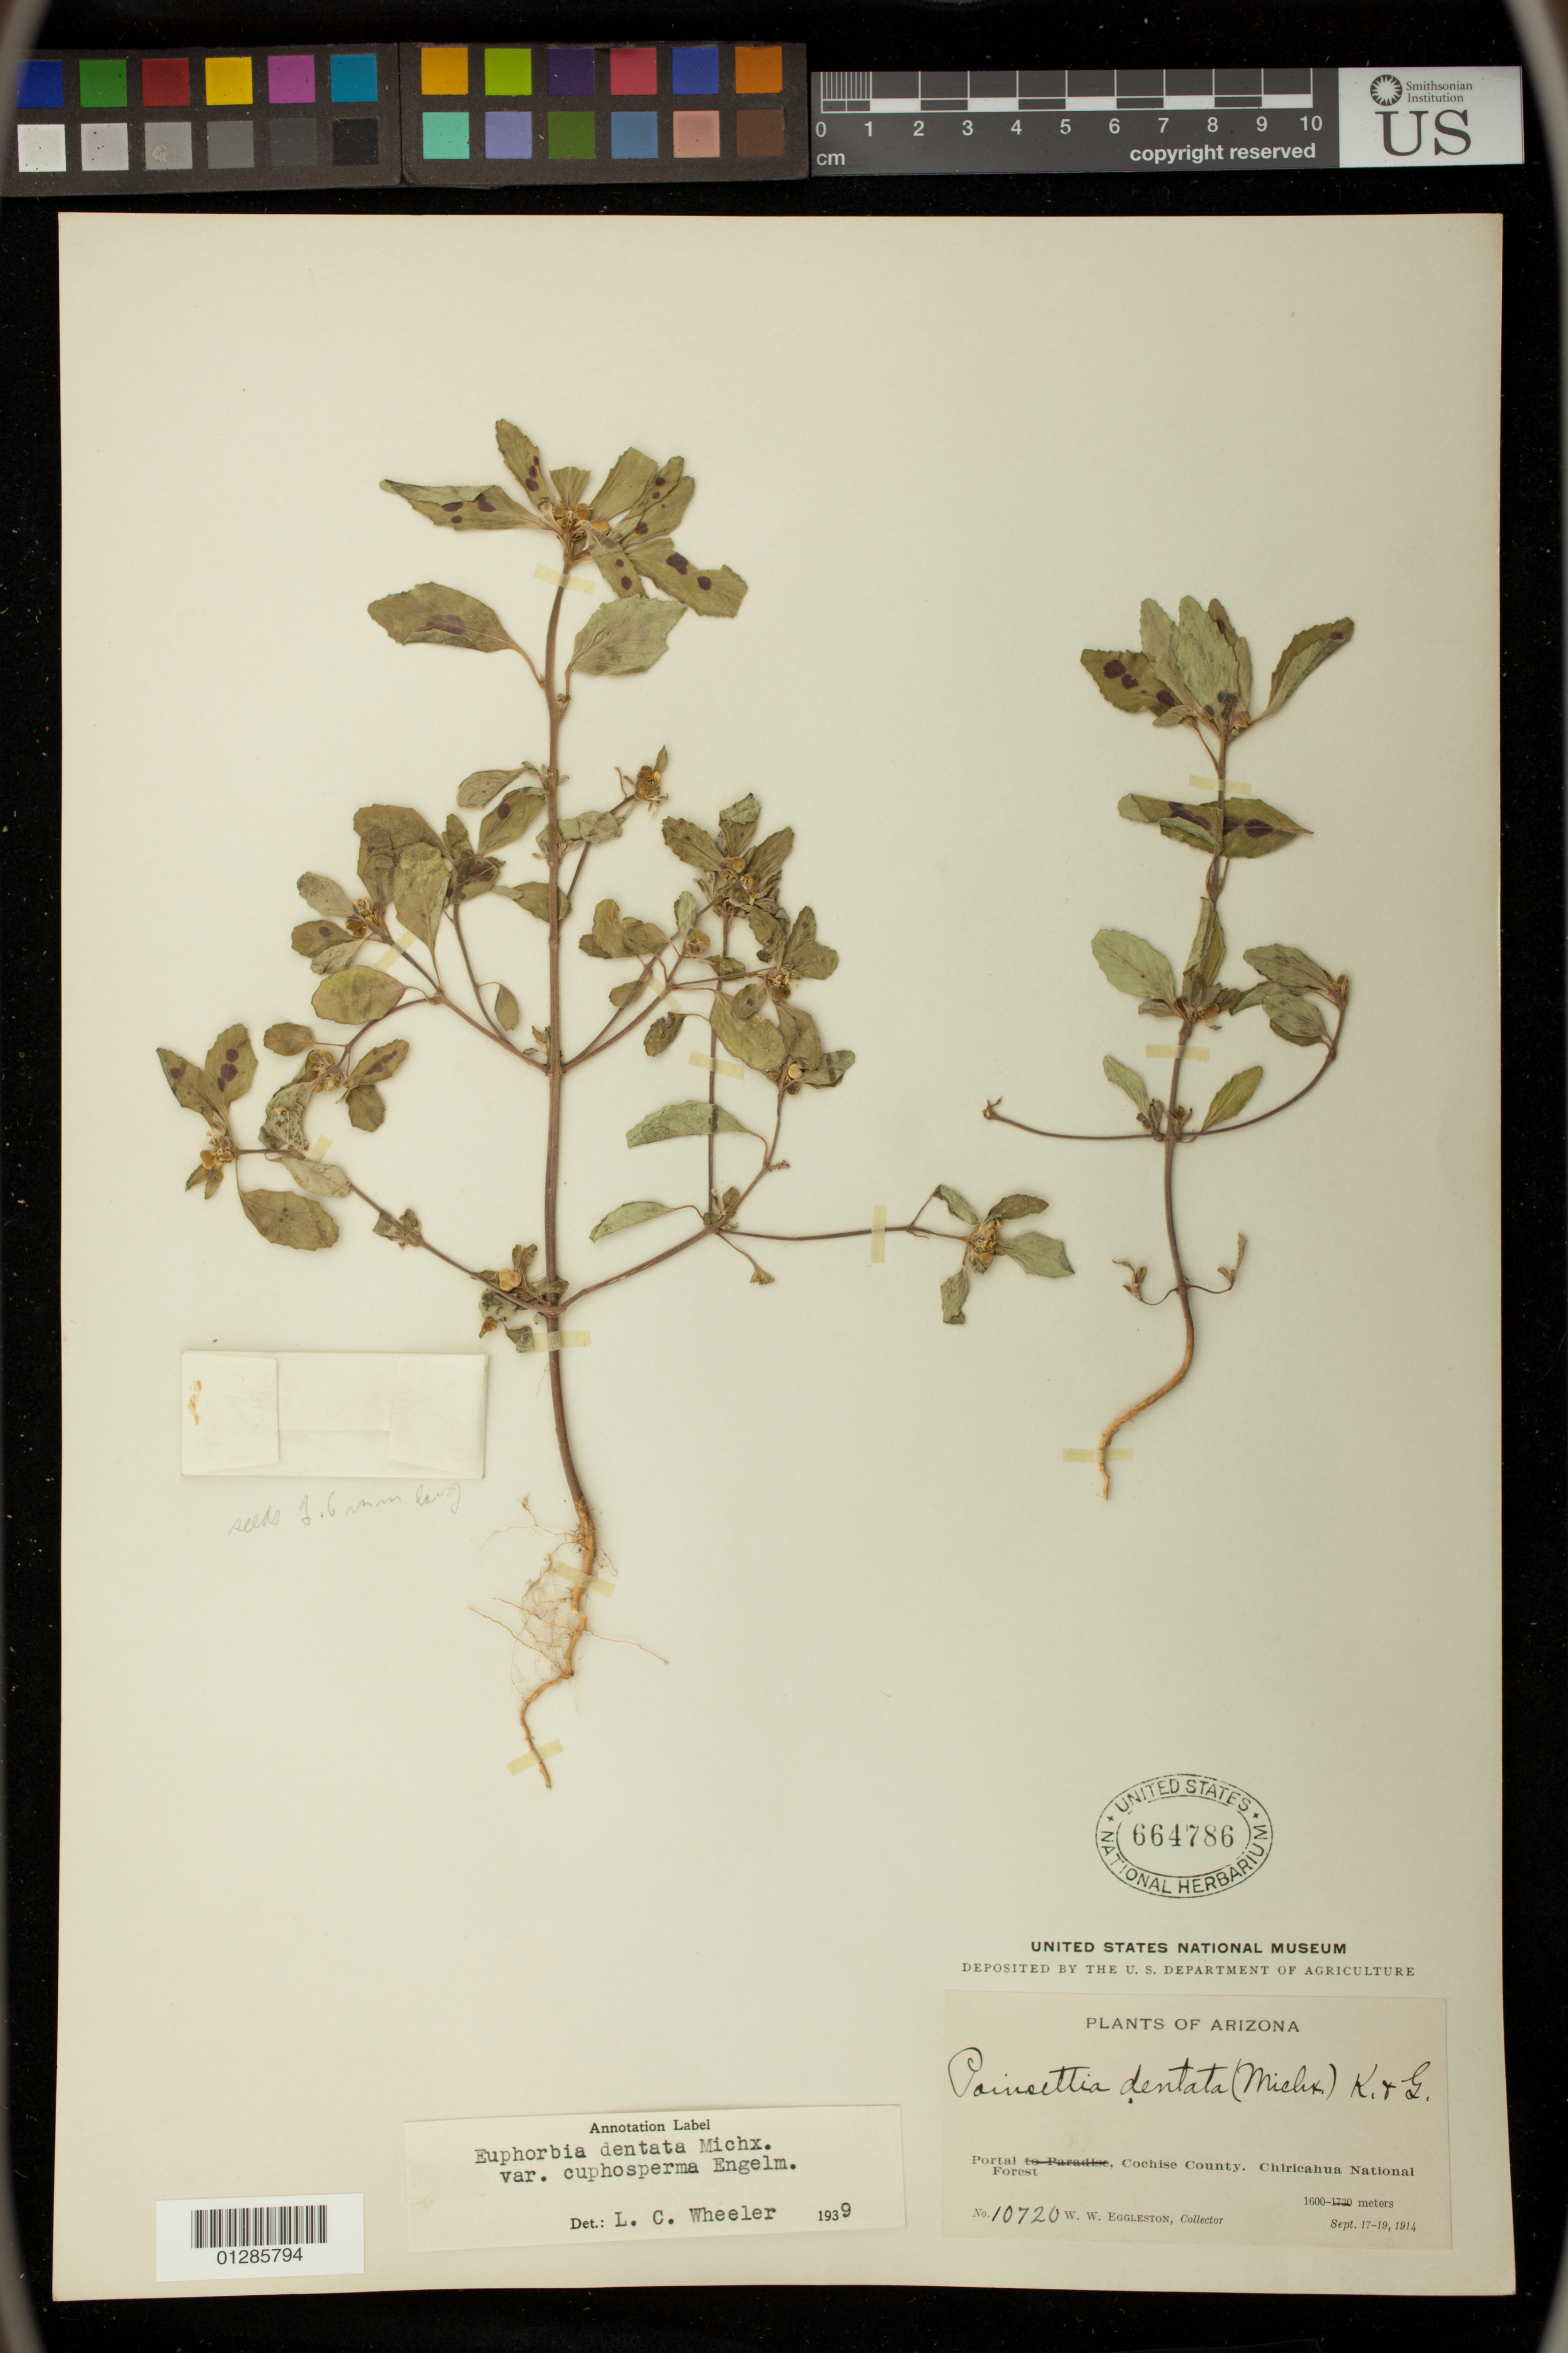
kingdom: Plantae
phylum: Tracheophyta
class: Magnoliopsida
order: Malpighiales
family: Euphorbiaceae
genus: Euphorbia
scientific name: Euphorbia dentata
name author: Michx.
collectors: W. W. Eggleston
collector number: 10720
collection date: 1914-09-17/1914-09-19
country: United States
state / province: Arizona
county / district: Cochise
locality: Chiricahua National Forest.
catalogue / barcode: US 664786